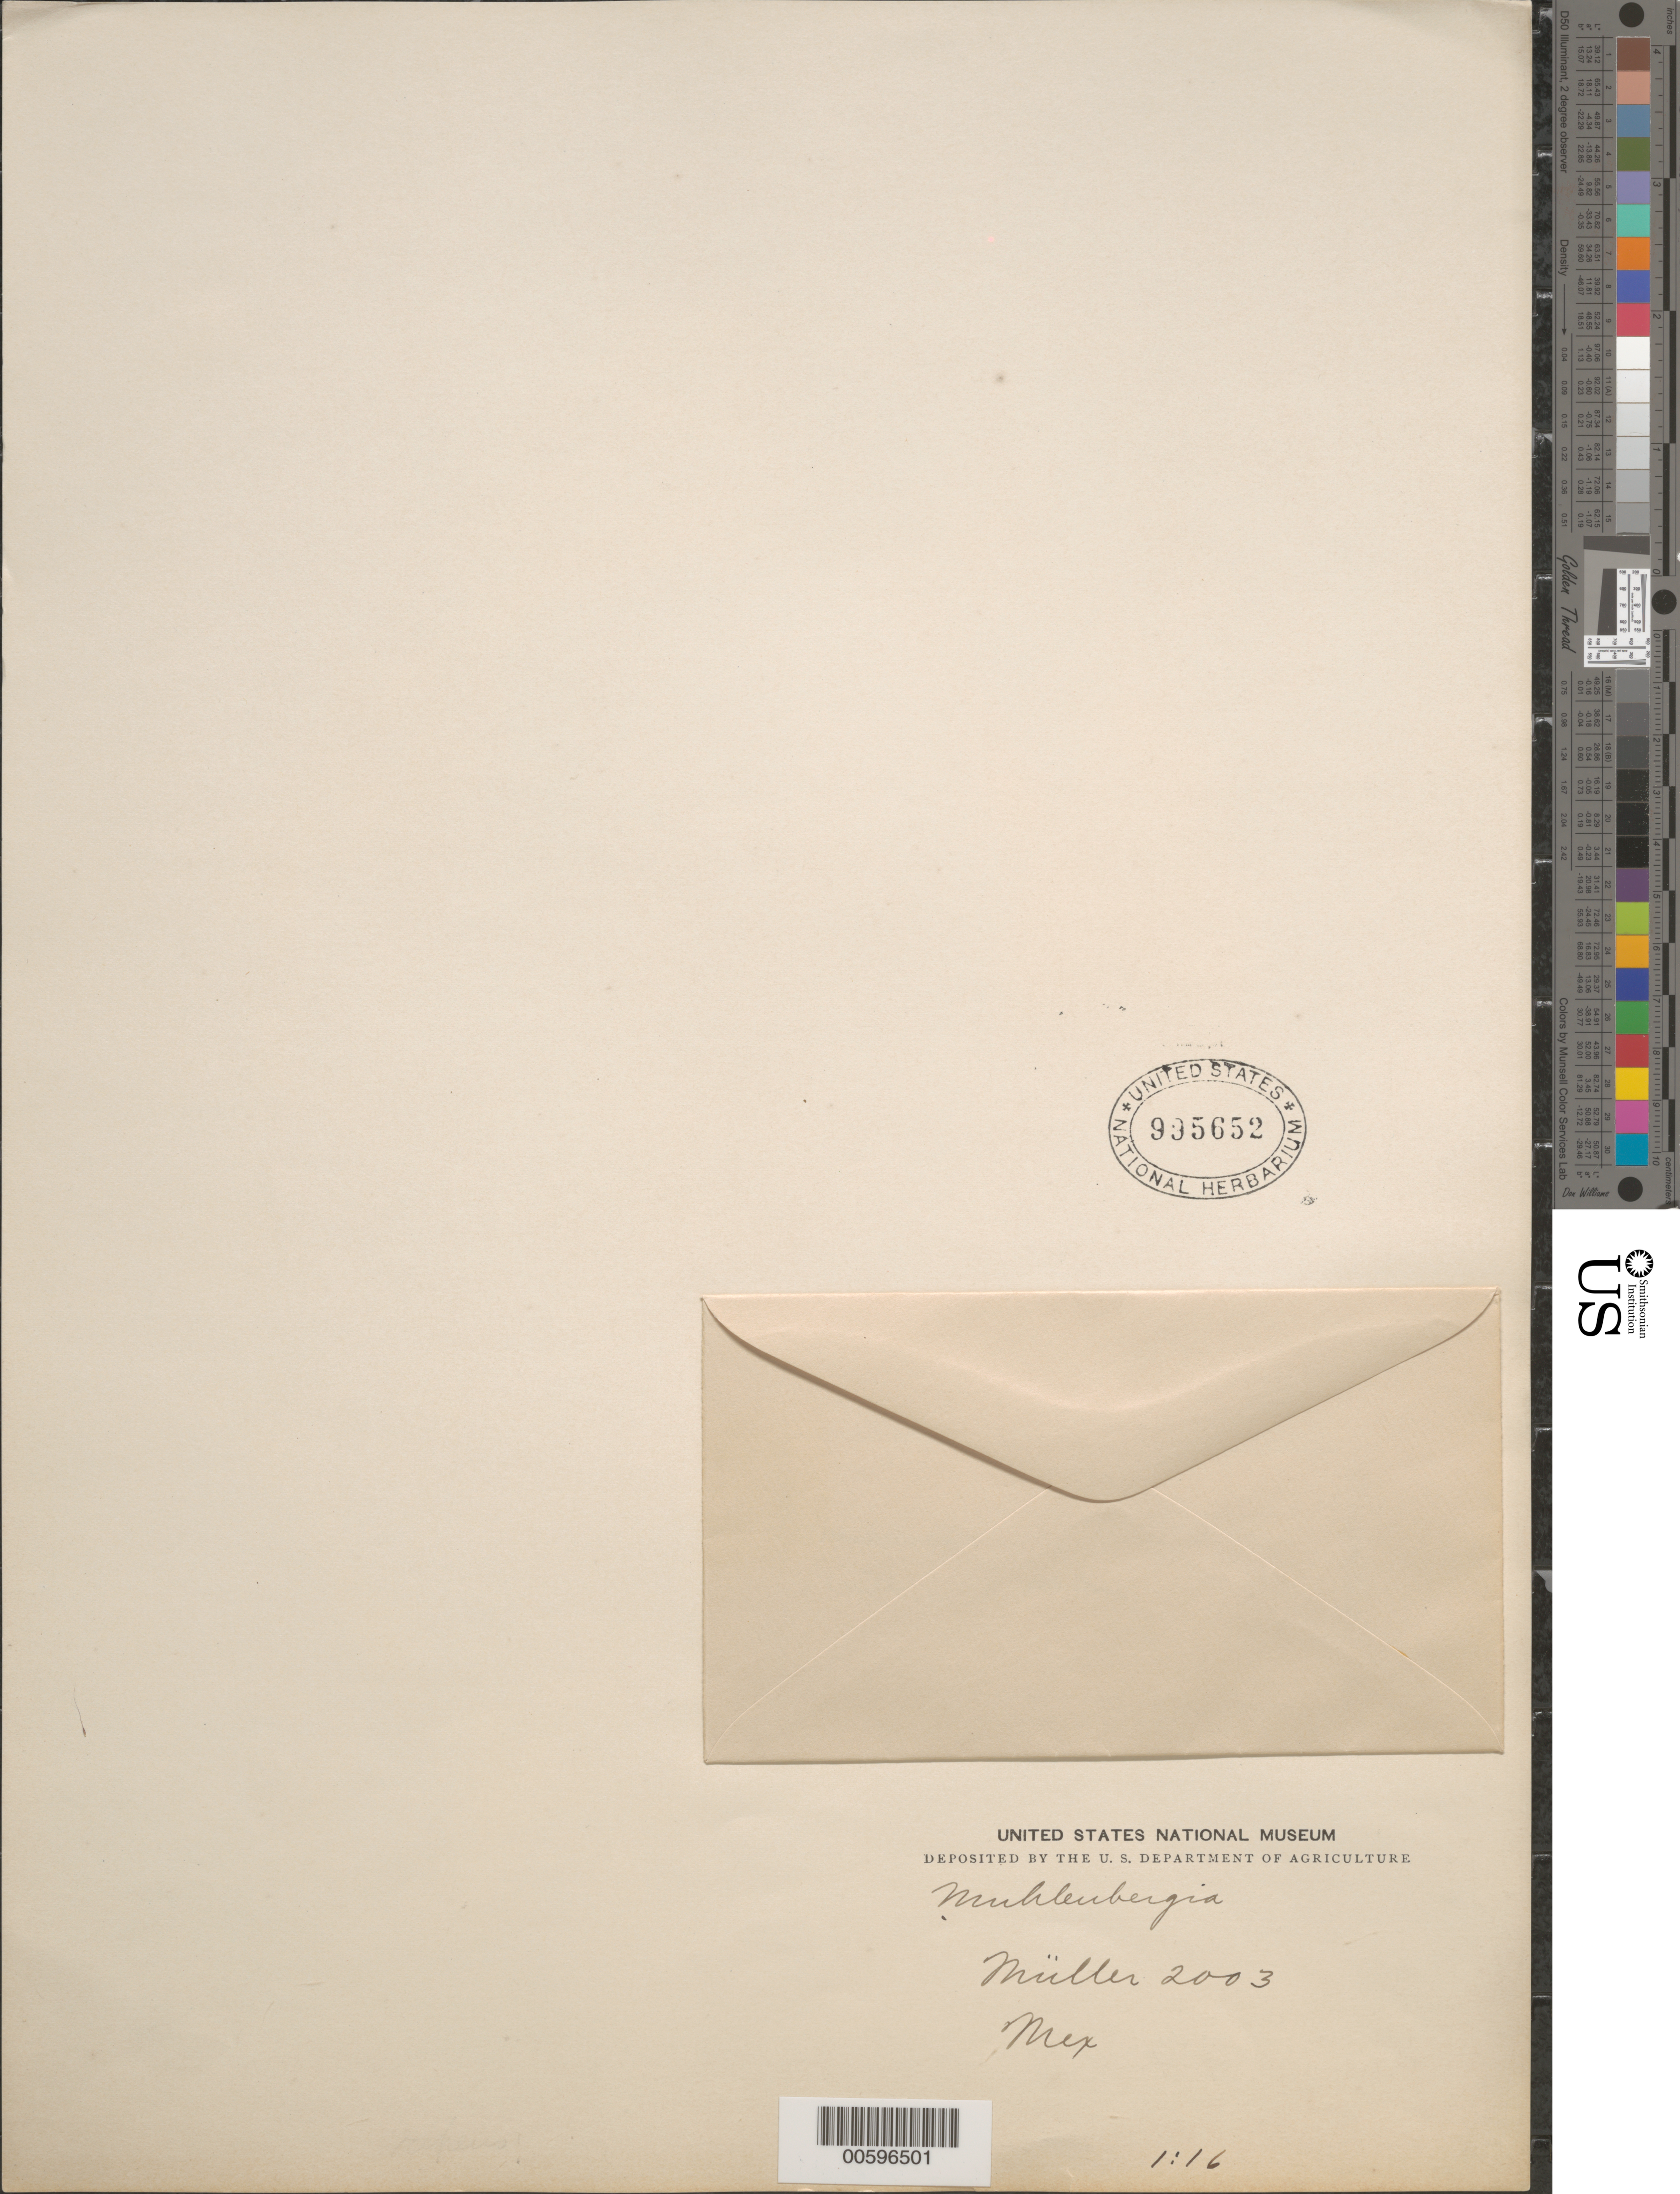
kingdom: Plantae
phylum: Tracheophyta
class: Liliopsida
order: Poales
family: Poaceae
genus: Muhlenbergia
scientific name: Muhlenbergia sp.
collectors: -- Müller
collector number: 2003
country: Mexico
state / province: Durango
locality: San Ramon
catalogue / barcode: US 995652